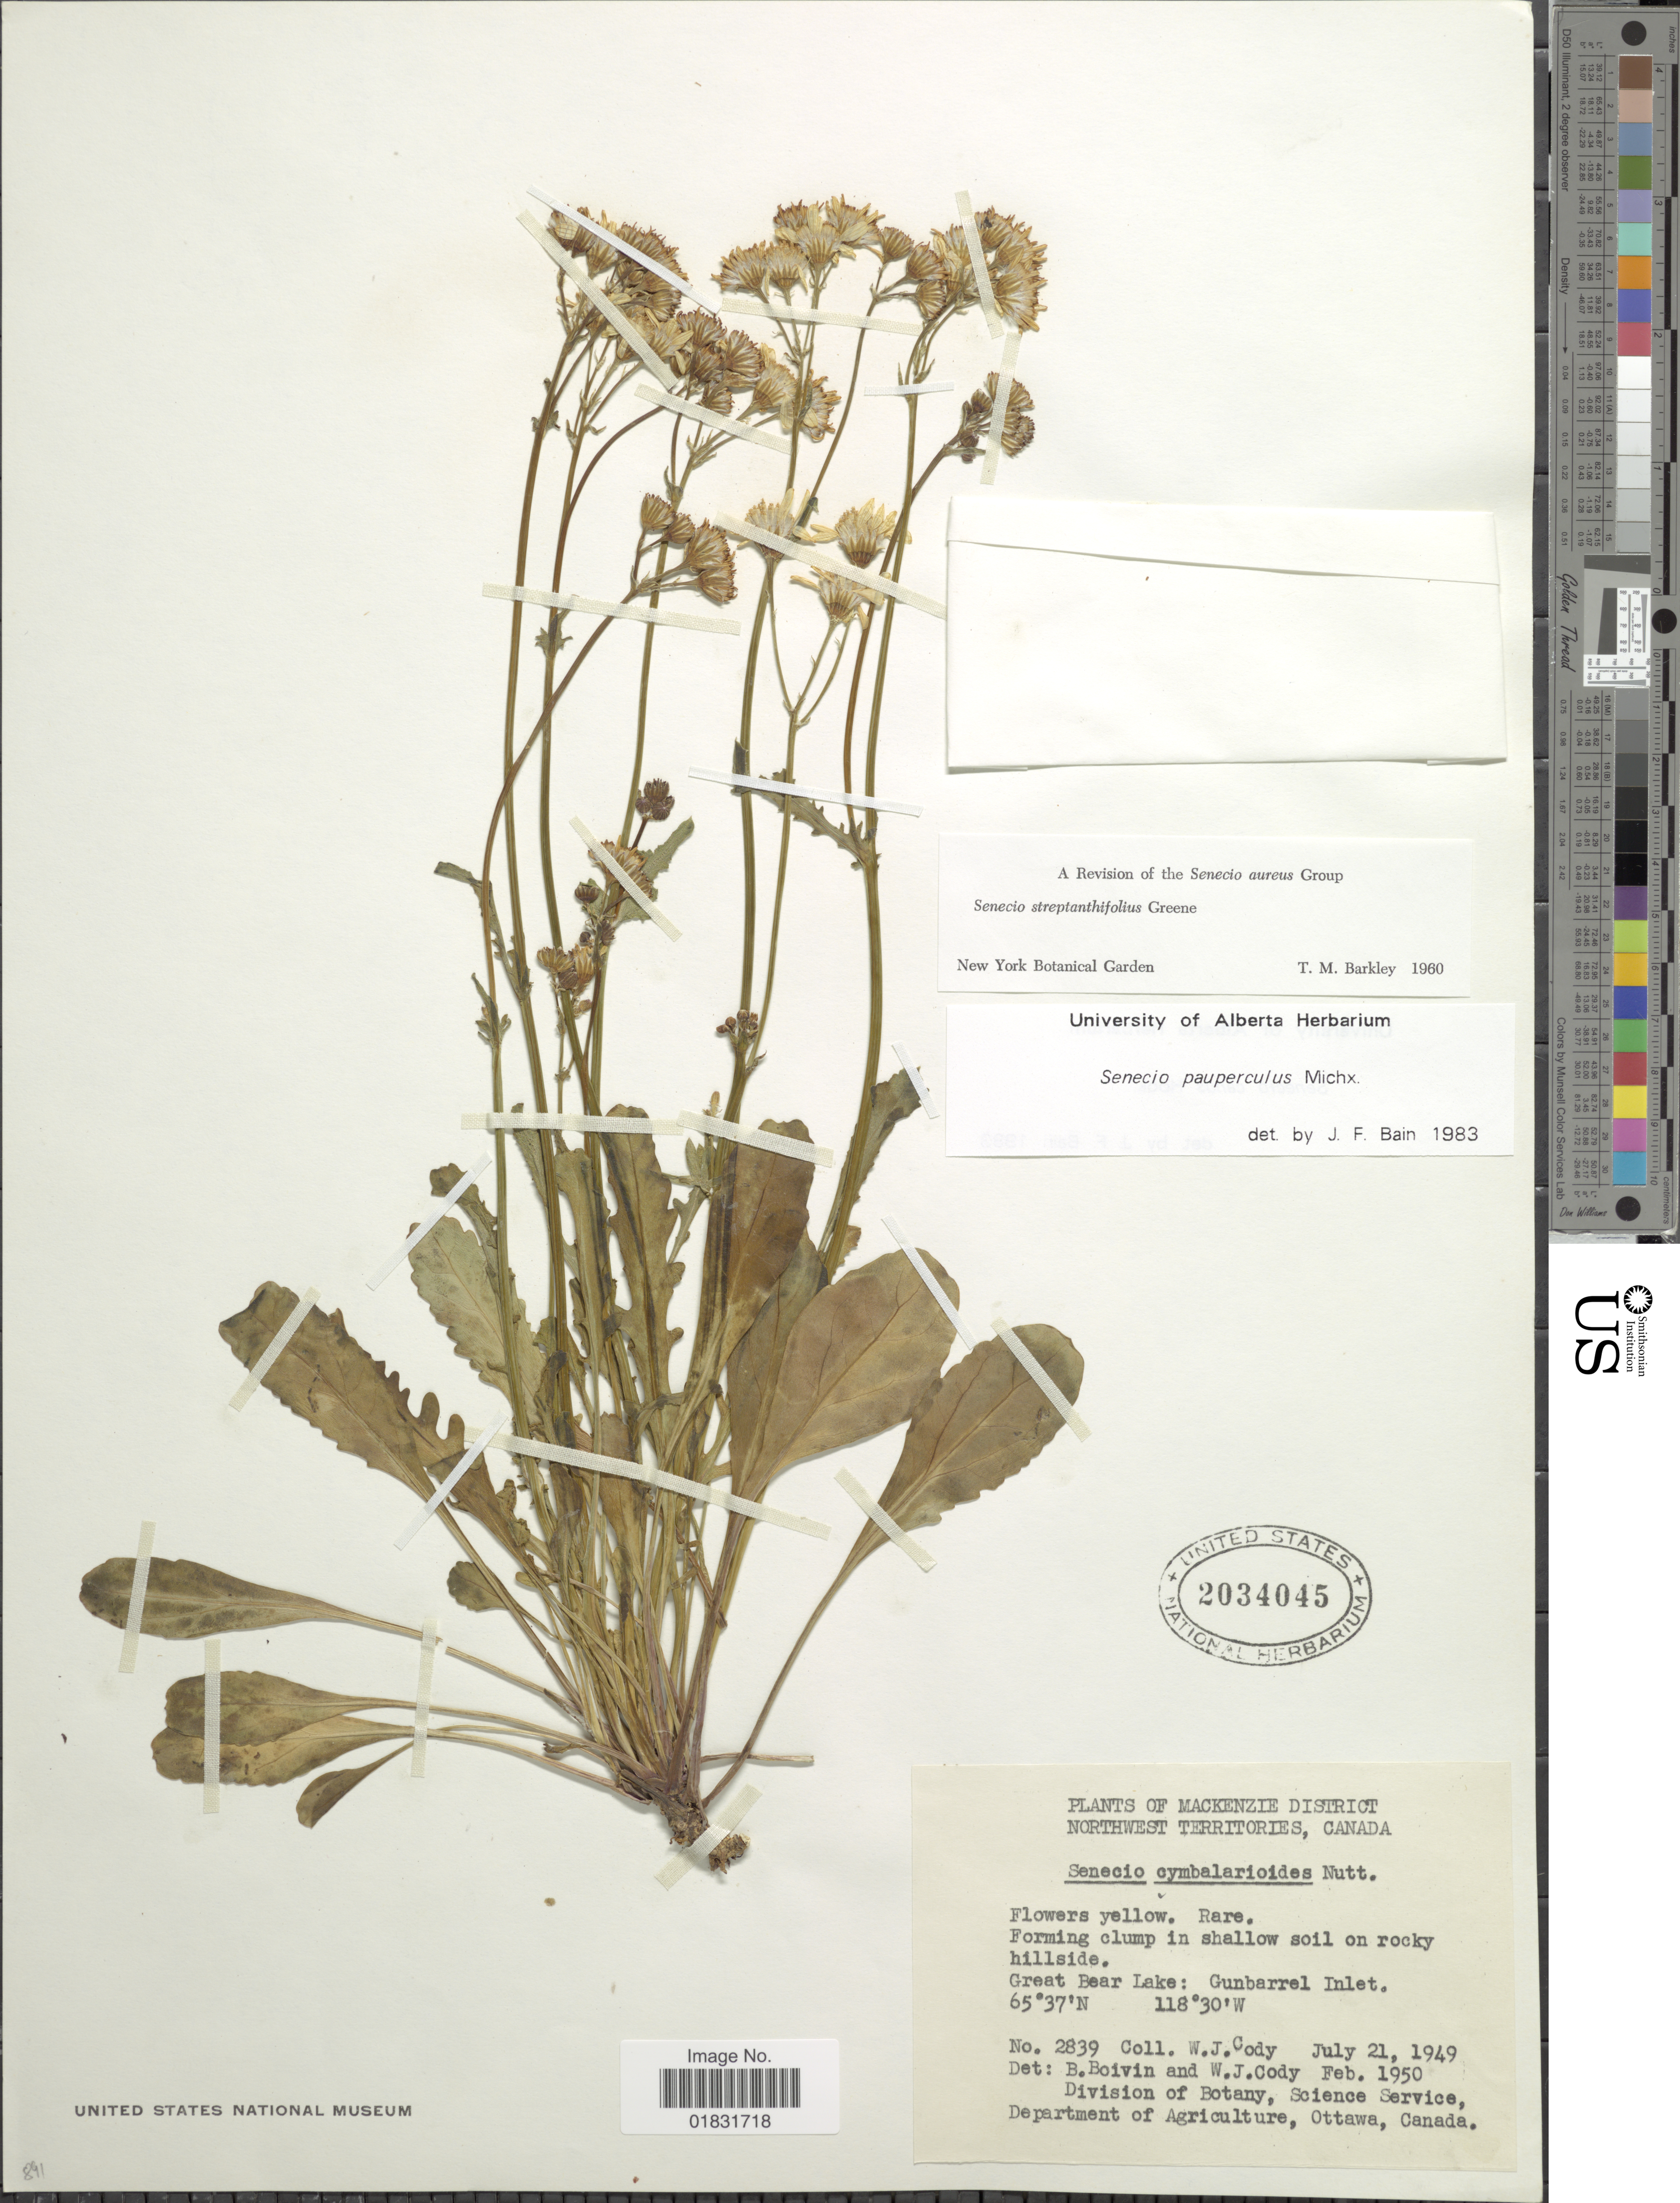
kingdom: Plantae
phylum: Tracheophyta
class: Magnoliopsida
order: Asterales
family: Asteraceae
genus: Packera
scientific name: Packera paupercula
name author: (Michx.) Á. Löve & D. Löve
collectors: W. Cody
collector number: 2839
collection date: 1949-07-21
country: Canada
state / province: Northwest Territories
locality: Mackenzie District, Forming clump in shallow soil on rocky hillside, Great Bear Lake: Gunbarrel Inlet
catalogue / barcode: US 2034045